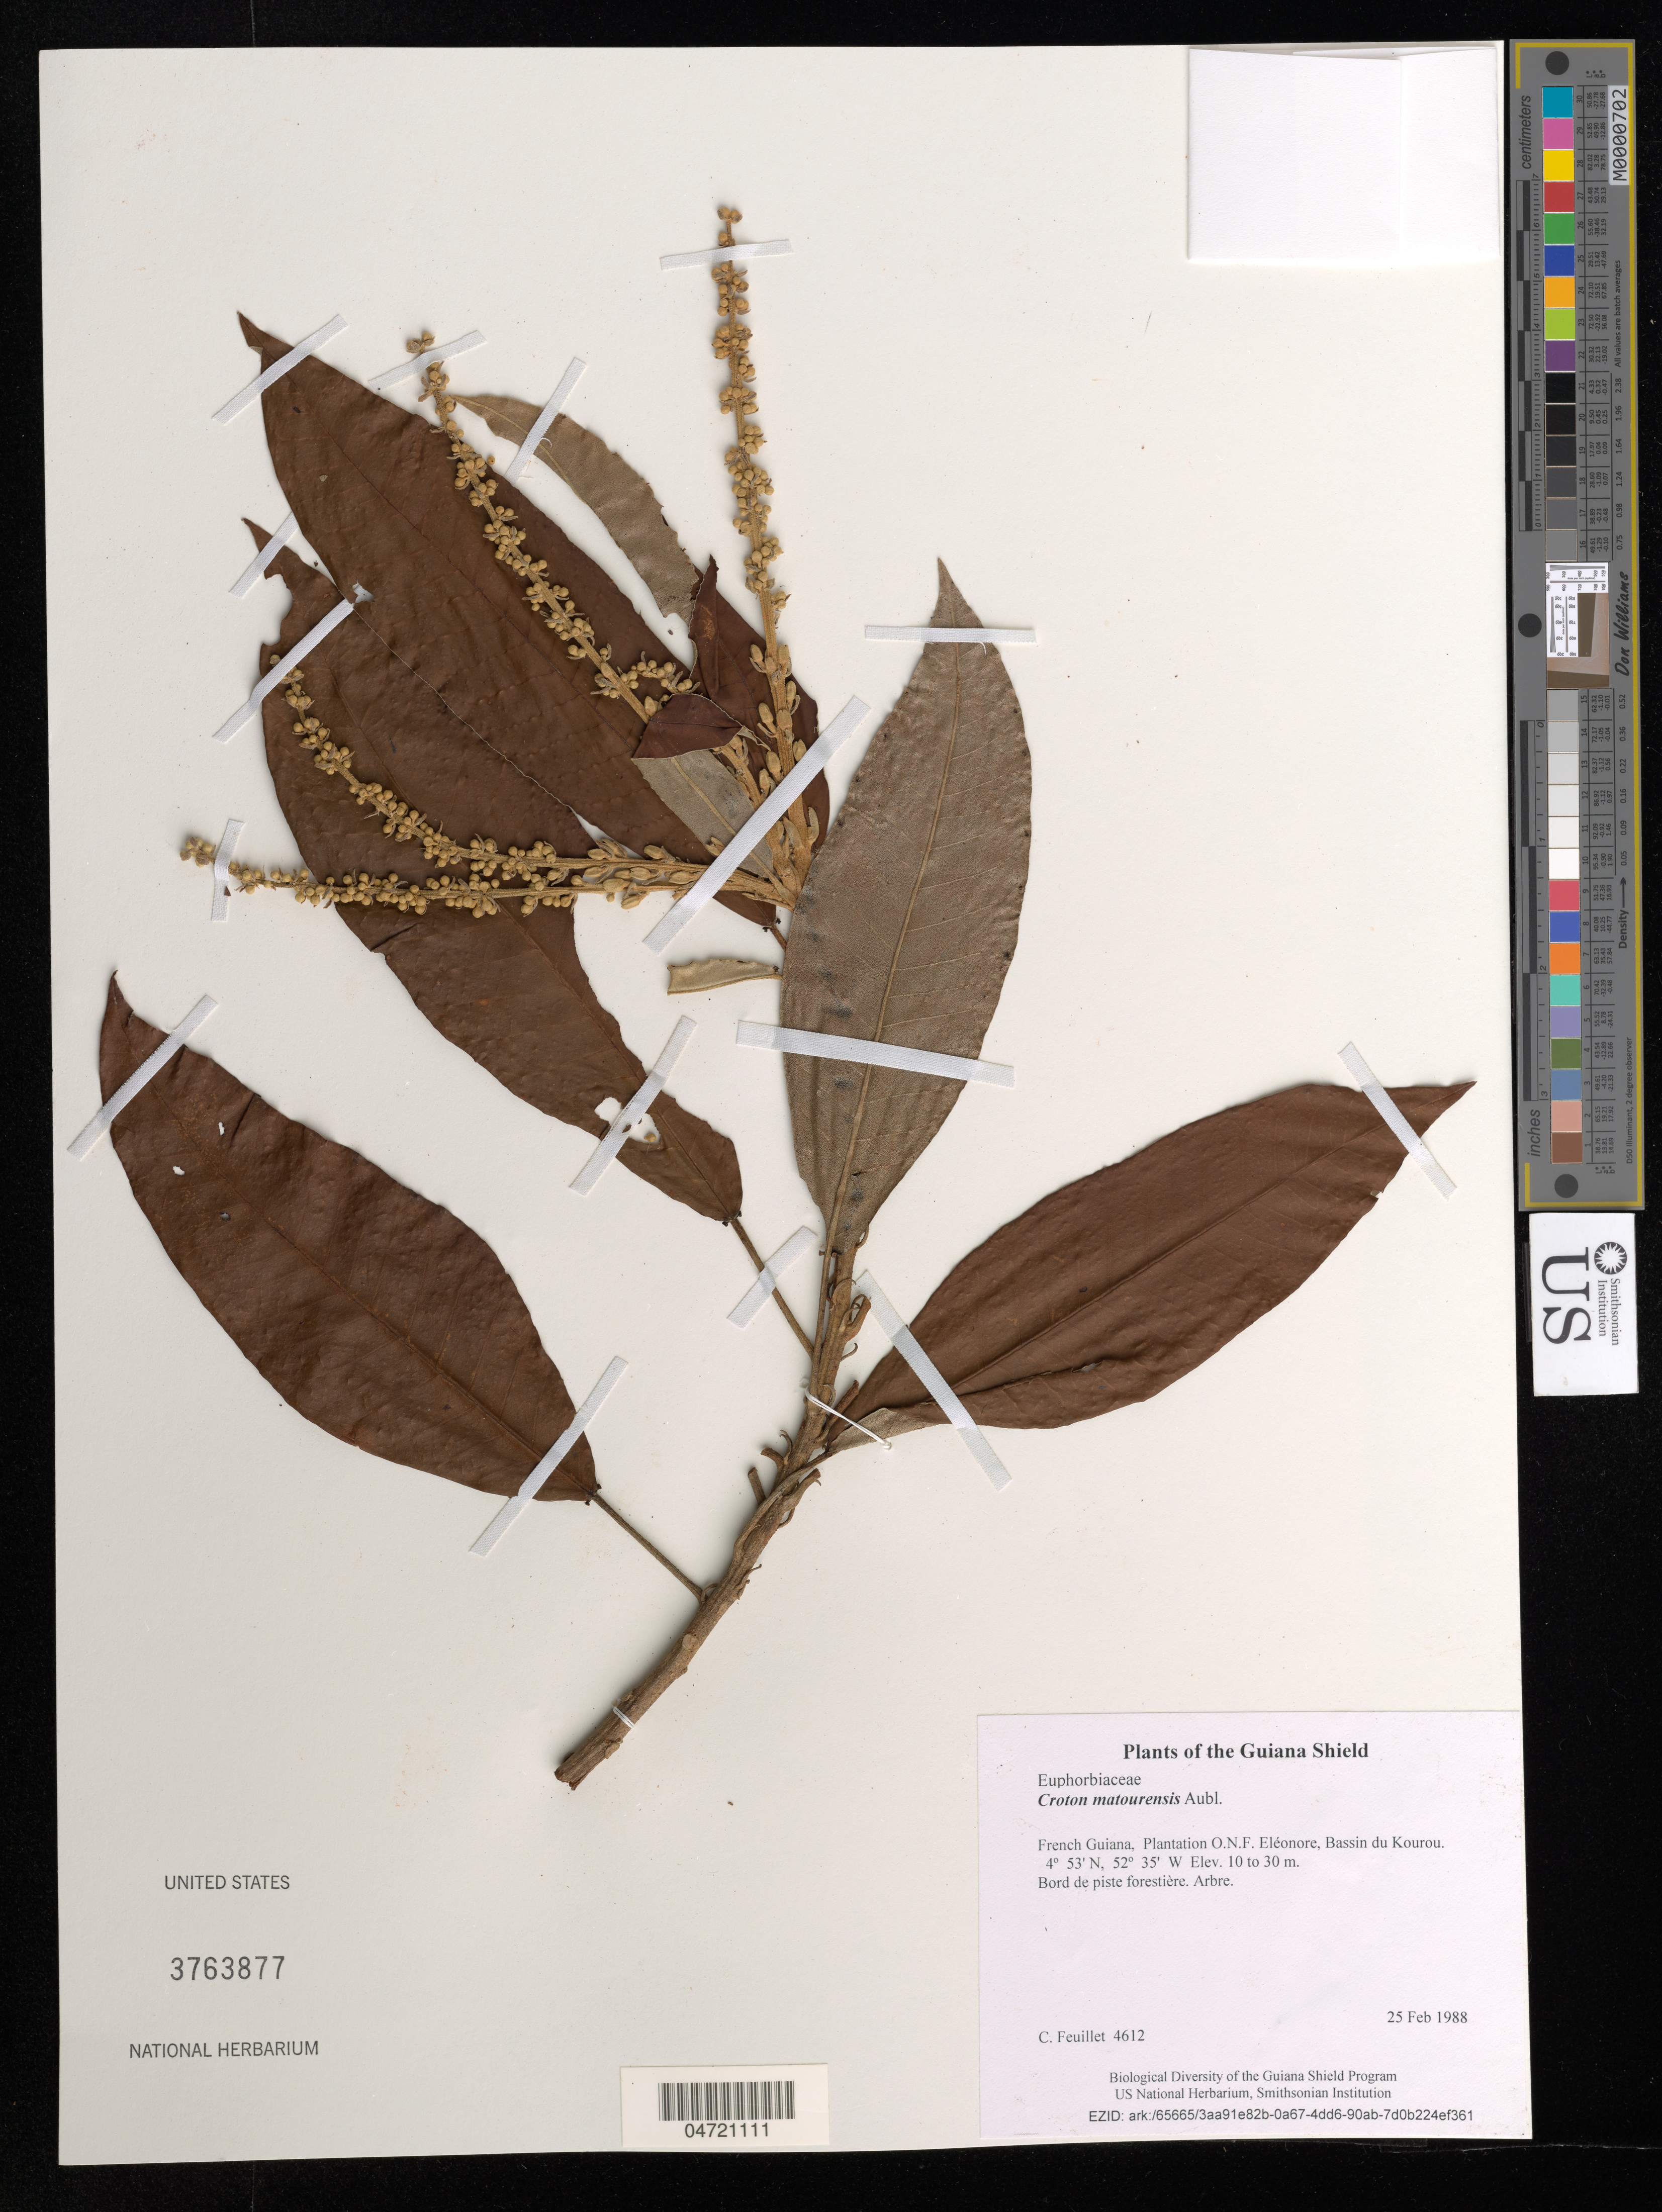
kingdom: Plantae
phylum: Tracheophyta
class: Magnoliopsida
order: Malpighiales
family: Euphorbiaceae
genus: Croton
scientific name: Croton matourensis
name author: Aubl.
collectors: C. Feuillet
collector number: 4612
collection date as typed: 25 Feb 1988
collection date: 1988-02-25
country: French Guiana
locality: Plantation O.N.F. Eléonore, Bassin du Kourou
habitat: Bord de piste forestière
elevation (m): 10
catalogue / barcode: US 3763877